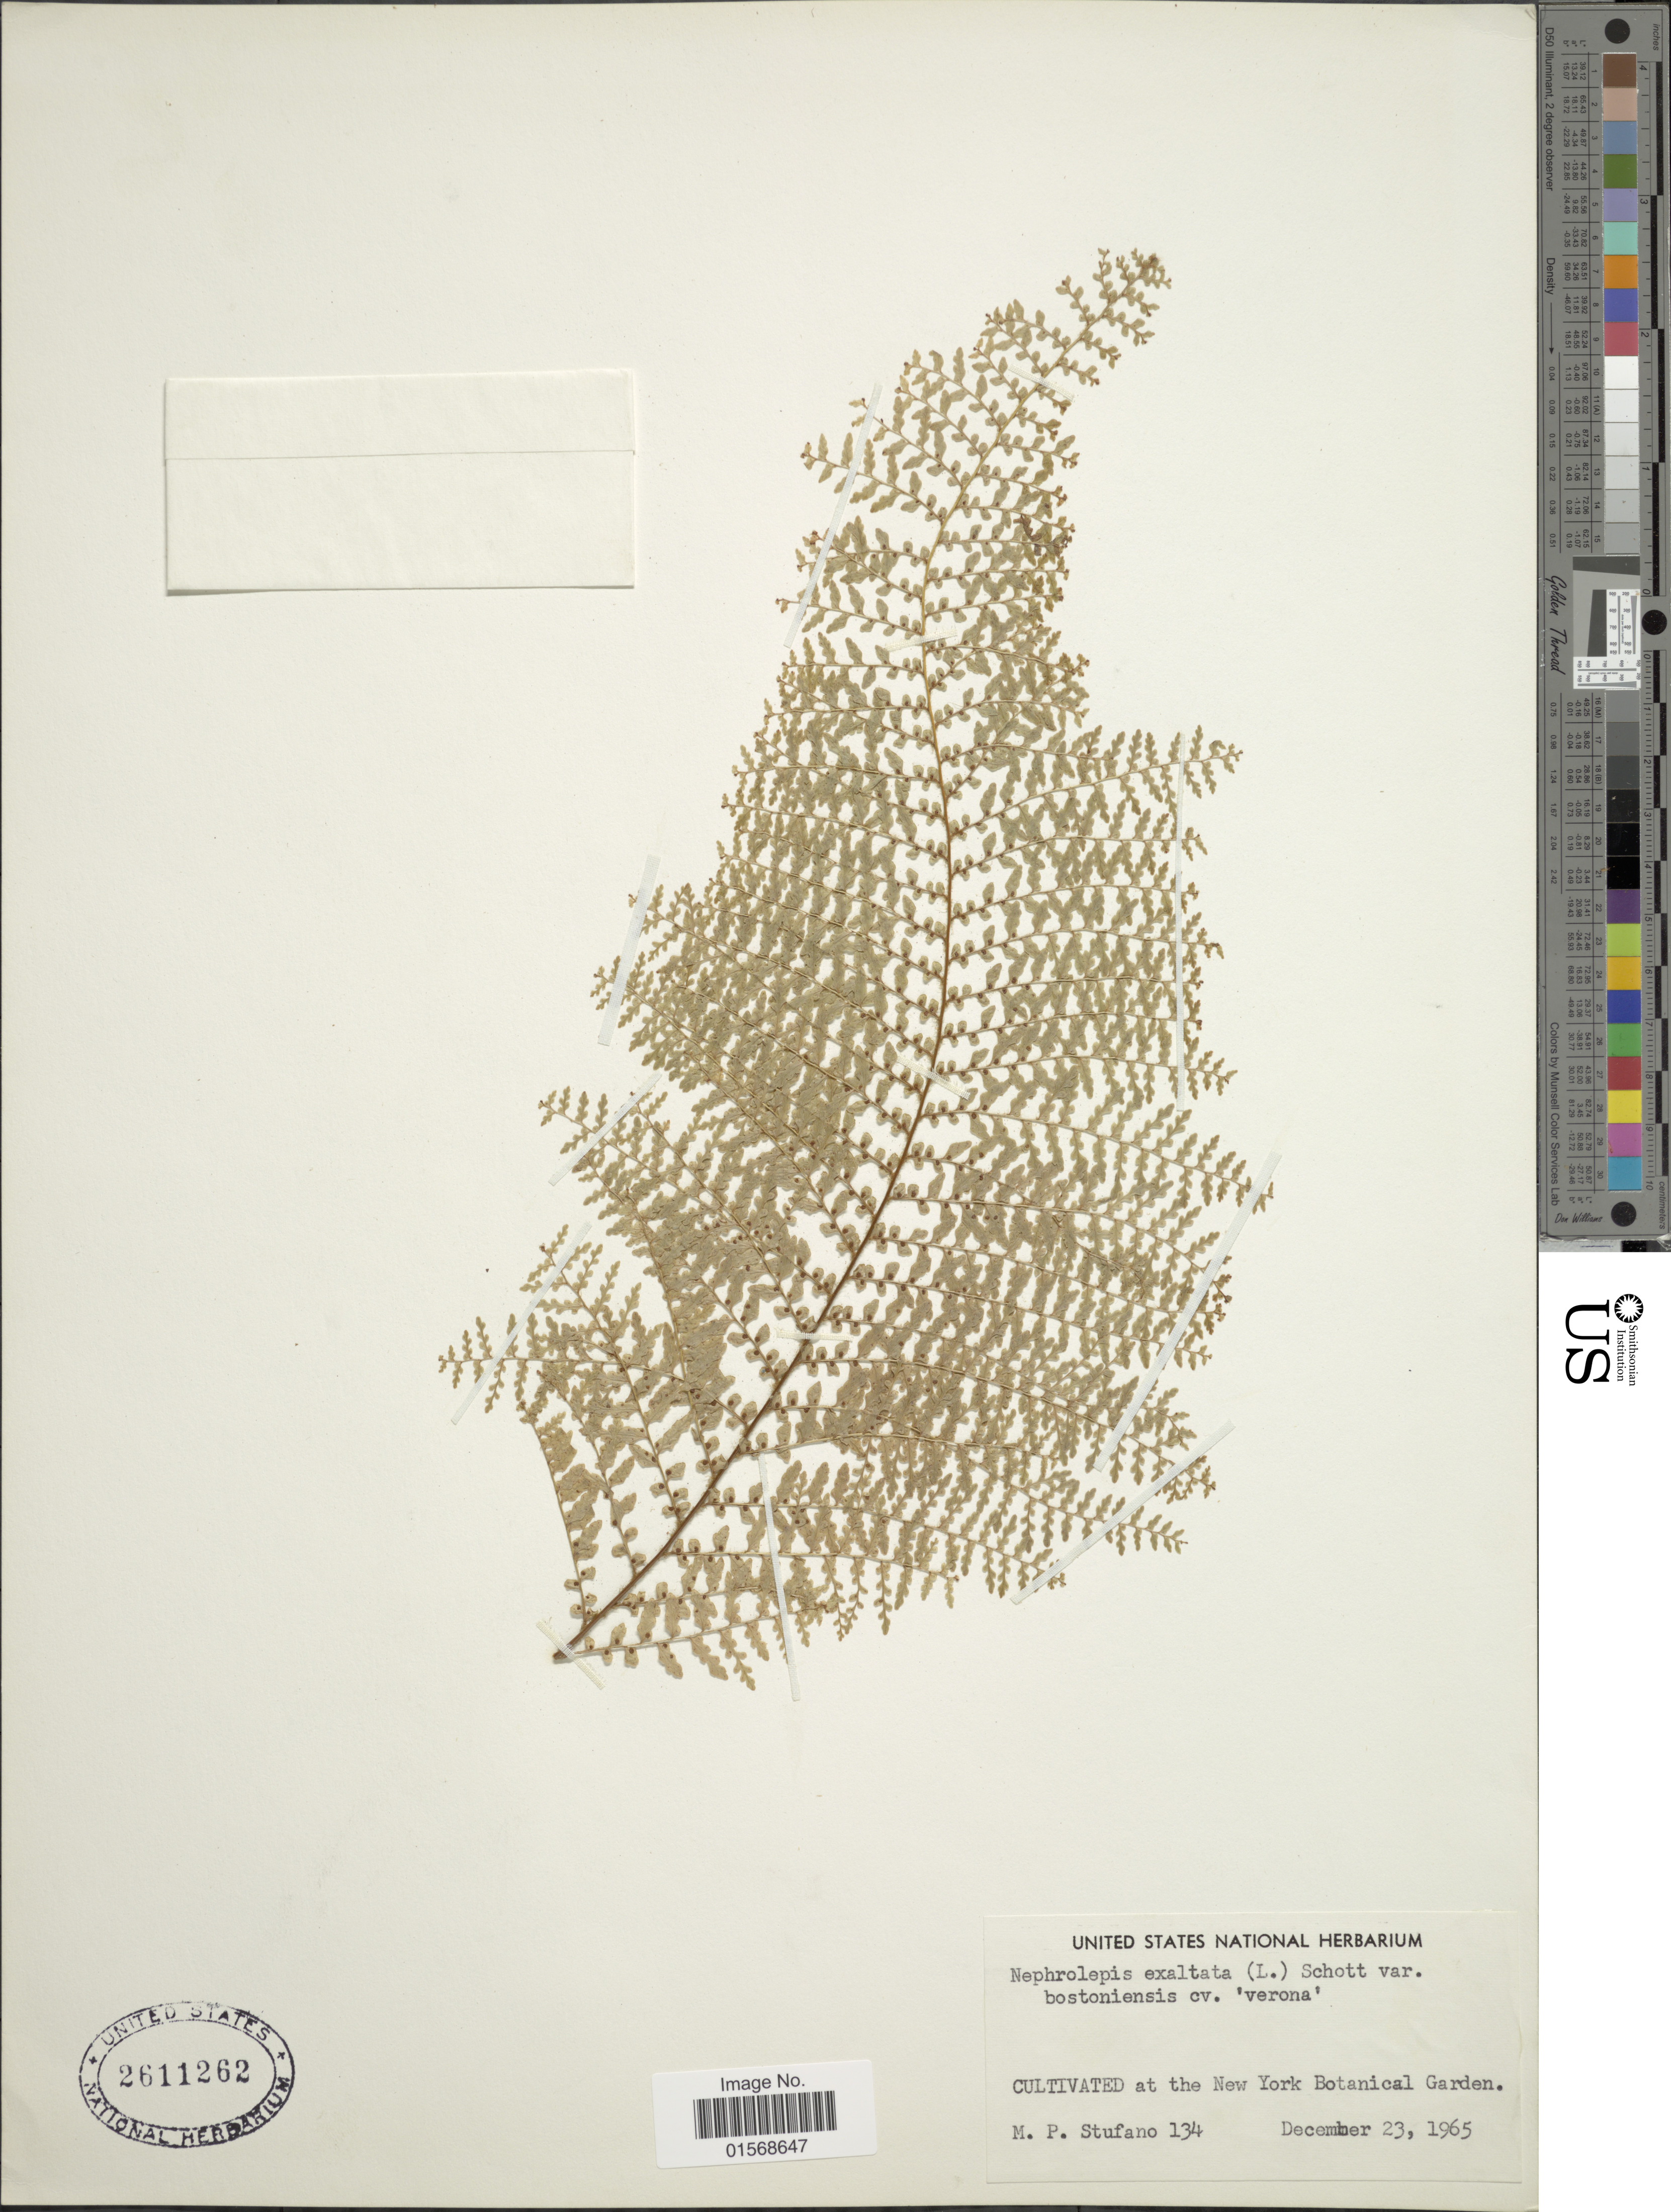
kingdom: Plantae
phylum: Tracheophyta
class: Polypodiopsida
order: Polypodiales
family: Nephrolepidaceae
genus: Nephrolepis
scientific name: Nephrolepis 'Verona'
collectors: M. Stufano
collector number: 134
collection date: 1965-12-23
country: United States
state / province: New York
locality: New York Botanical Garden.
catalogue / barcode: US 2611262